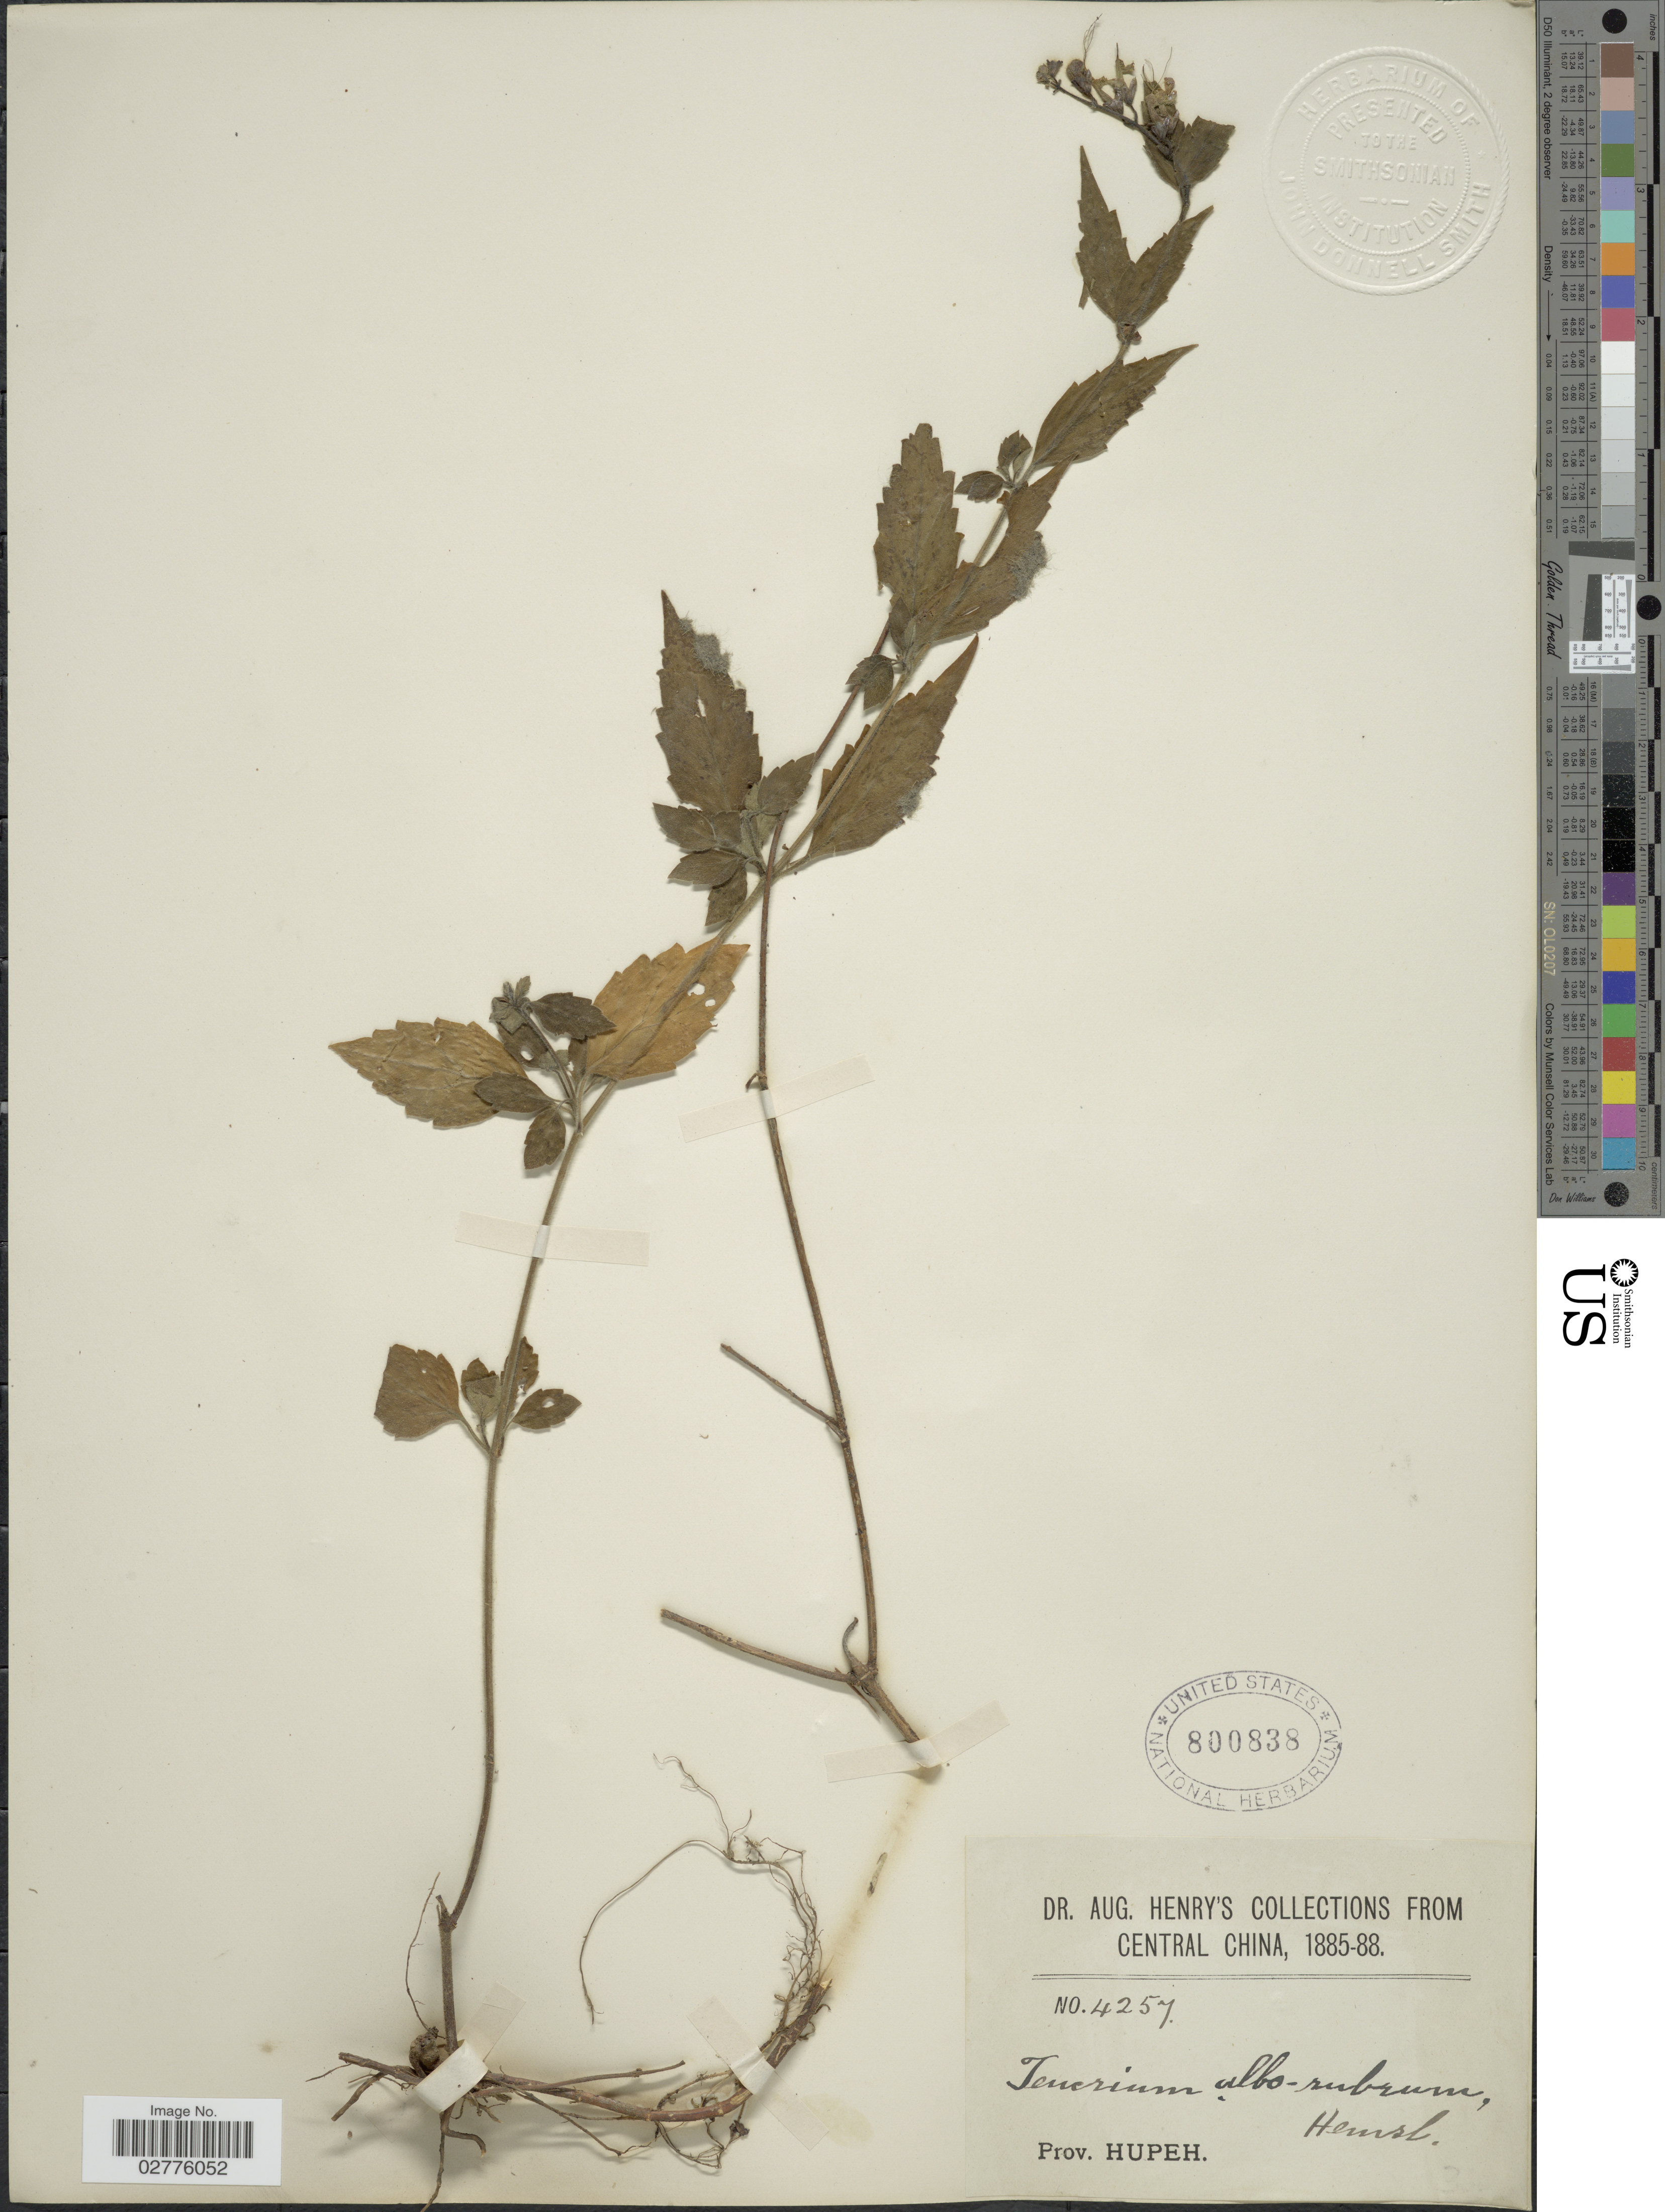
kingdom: Plantae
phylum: Tracheophyta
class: Magnoliopsida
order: Lamiales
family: Lamiaceae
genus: Teucrium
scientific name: Teucrium alborubrum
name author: Hemsl.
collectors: A. Henry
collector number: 4257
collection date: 1885/1888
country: China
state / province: Hubei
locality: Central China, Prov. Hupeh.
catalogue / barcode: US 800838